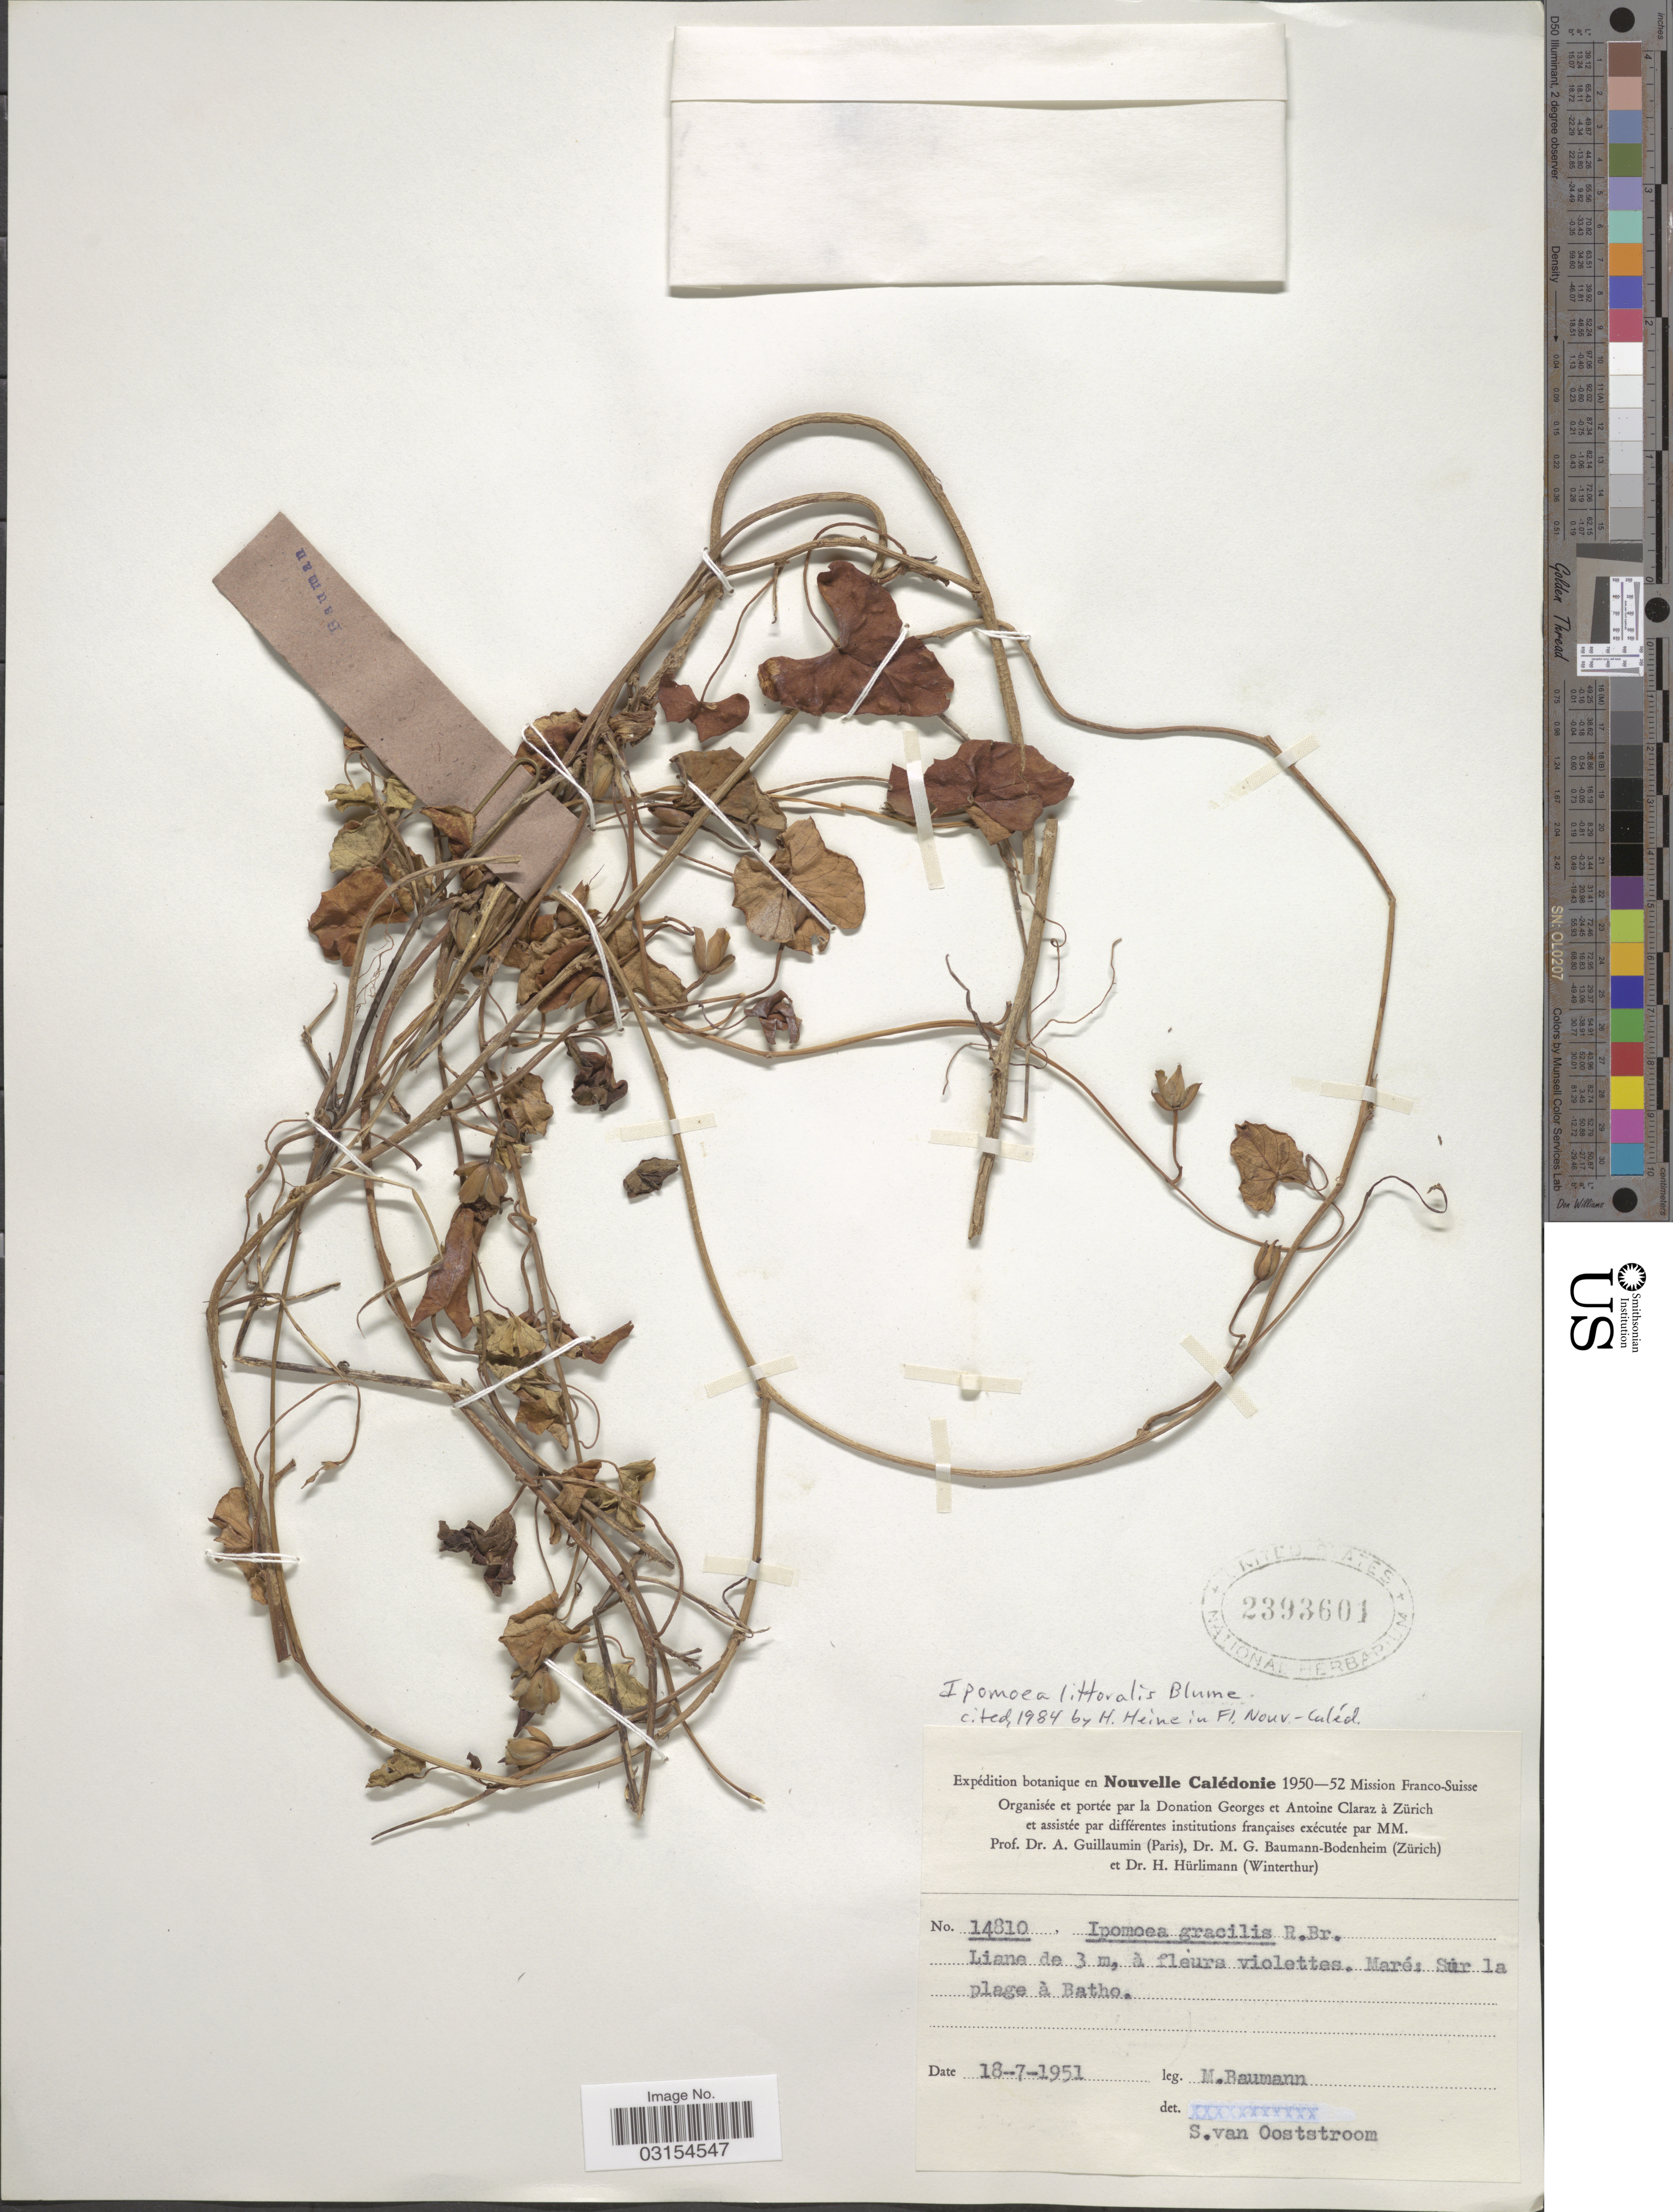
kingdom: Plantae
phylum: Tracheophyta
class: Magnoliopsida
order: Solanales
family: Convolvulaceae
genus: Ipomoea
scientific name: Ipomoea littoralis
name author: Blume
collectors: M. Baumann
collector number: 14810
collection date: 1951-07-18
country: New Caledonia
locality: Maré: Sur la plage à Batho.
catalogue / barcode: US 2393601